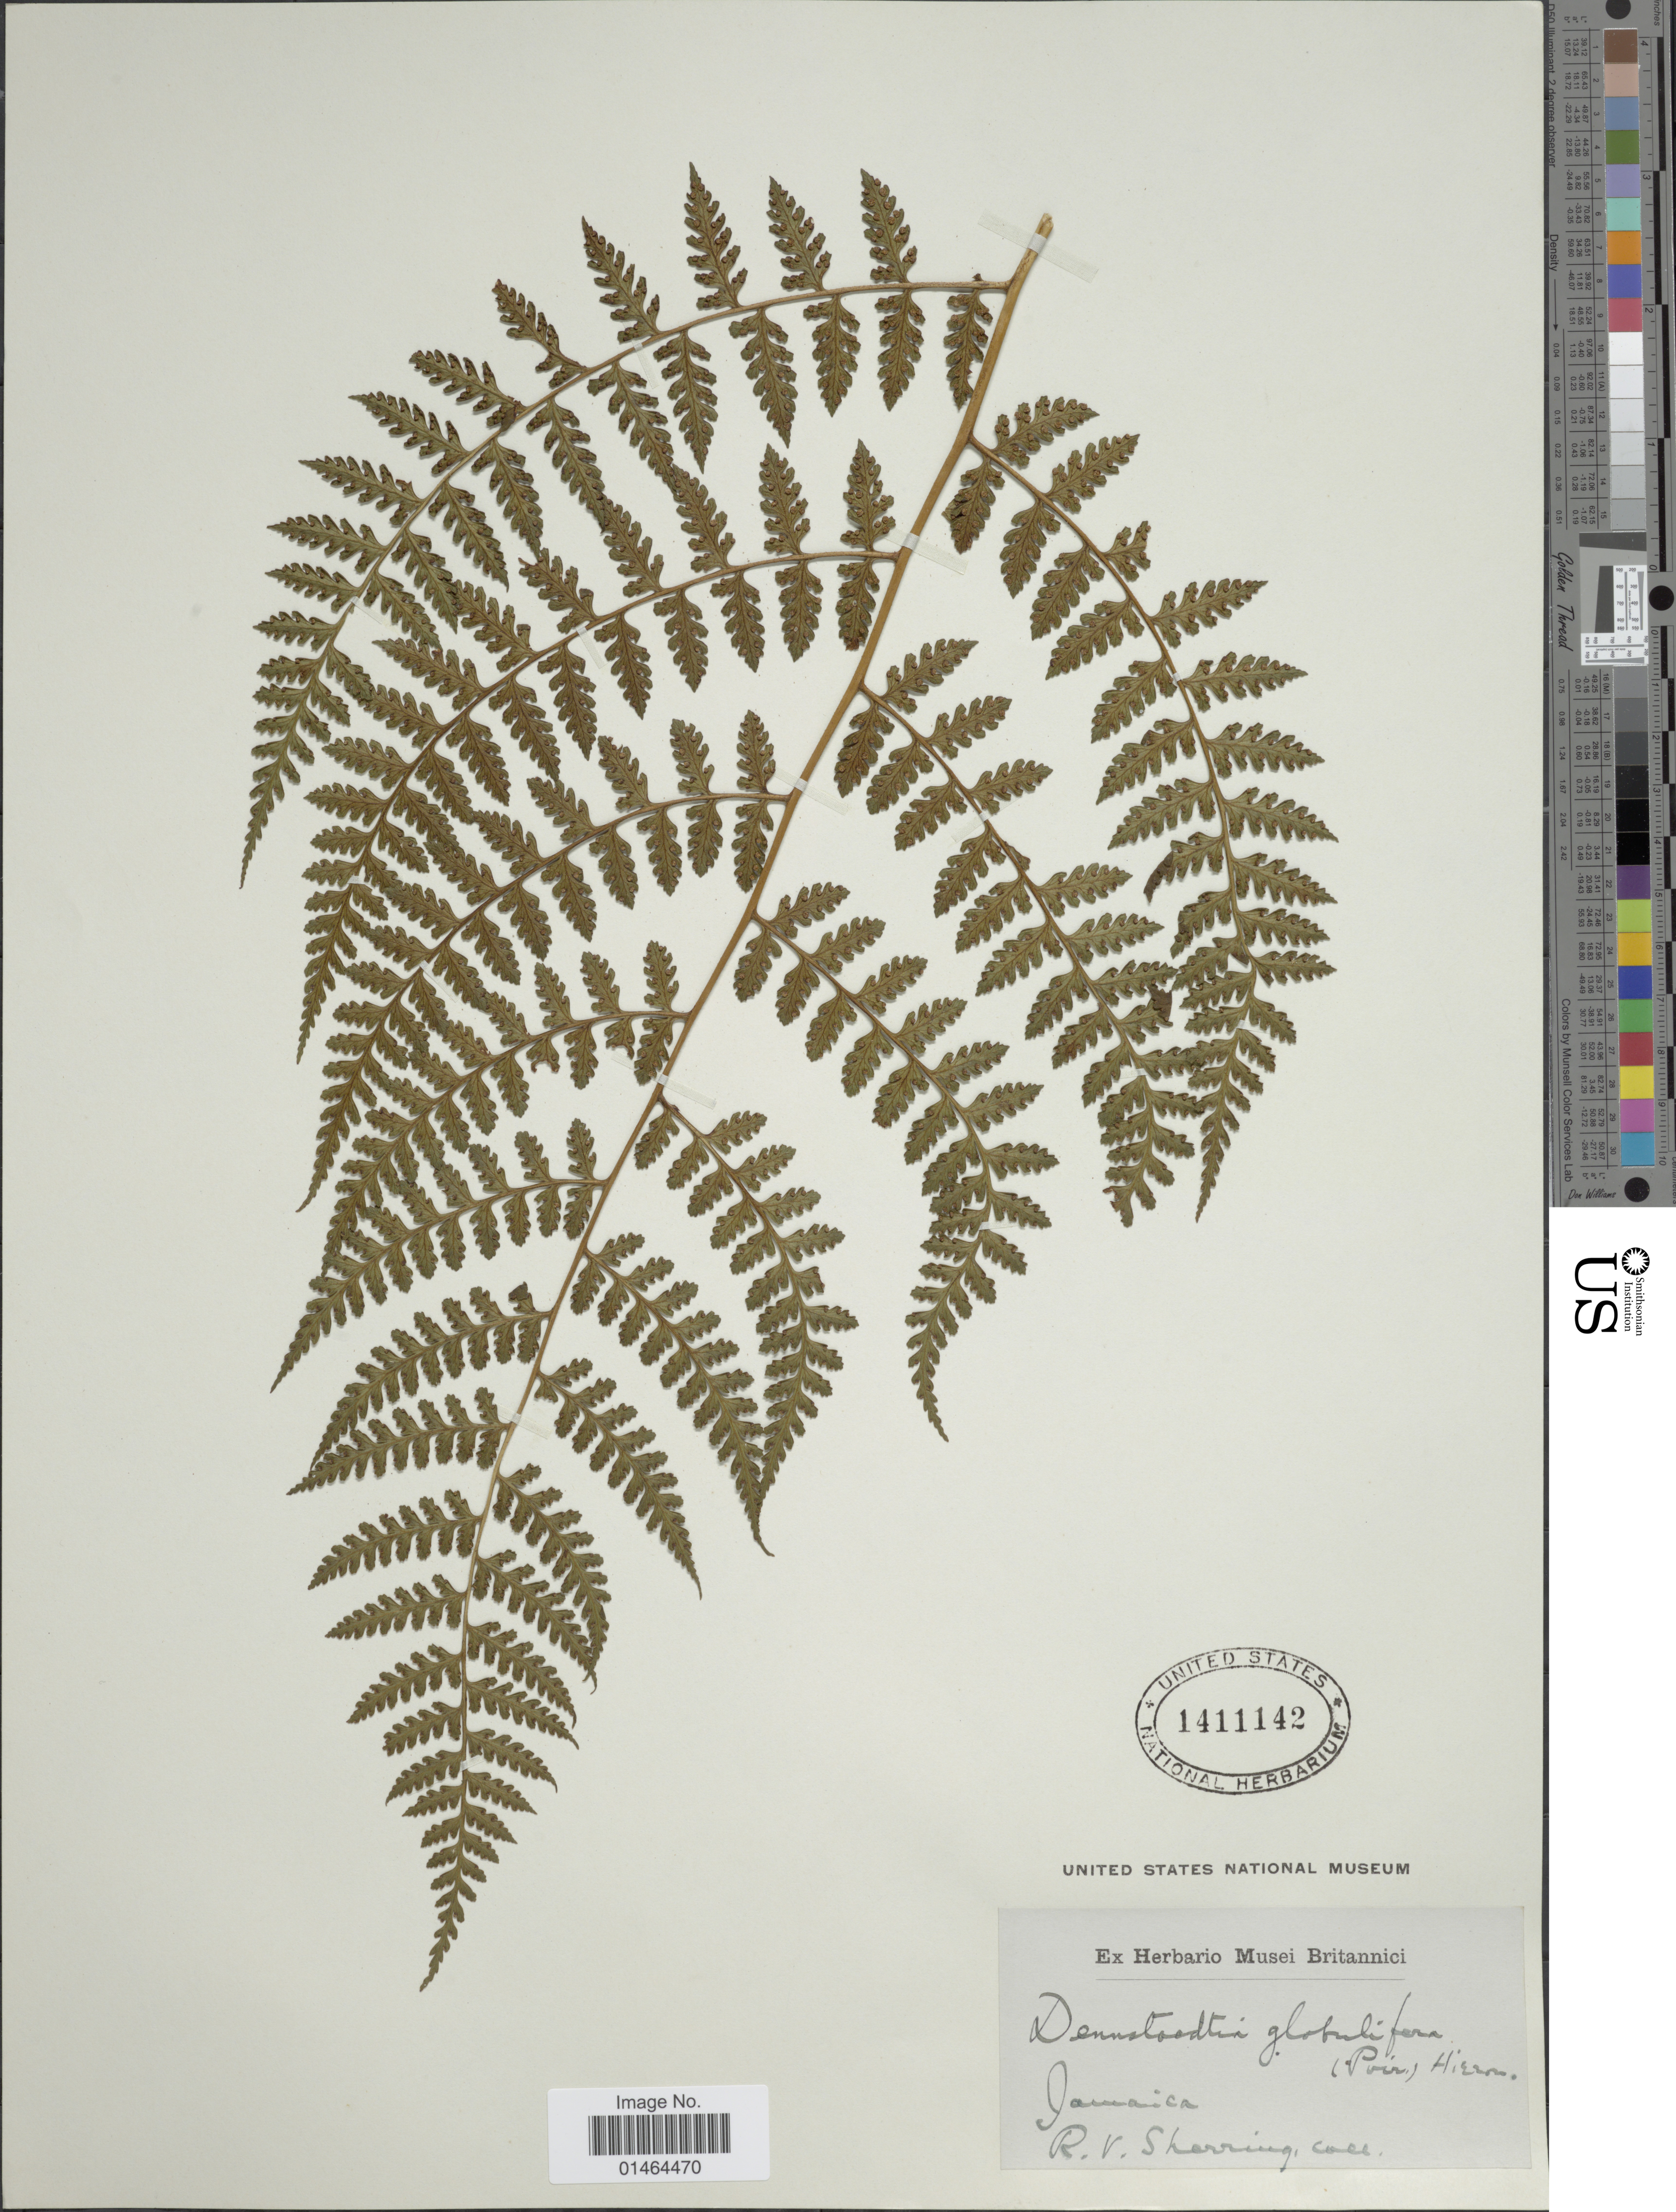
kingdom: Plantae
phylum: Tracheophyta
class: Polypodiopsida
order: Polypodiales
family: Dennstaedtiaceae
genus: Dennstaedtia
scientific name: Dennstaedtia globulifera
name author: (Poir.) Hieron.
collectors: R. Sherring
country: Jamaica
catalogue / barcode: US 1411142